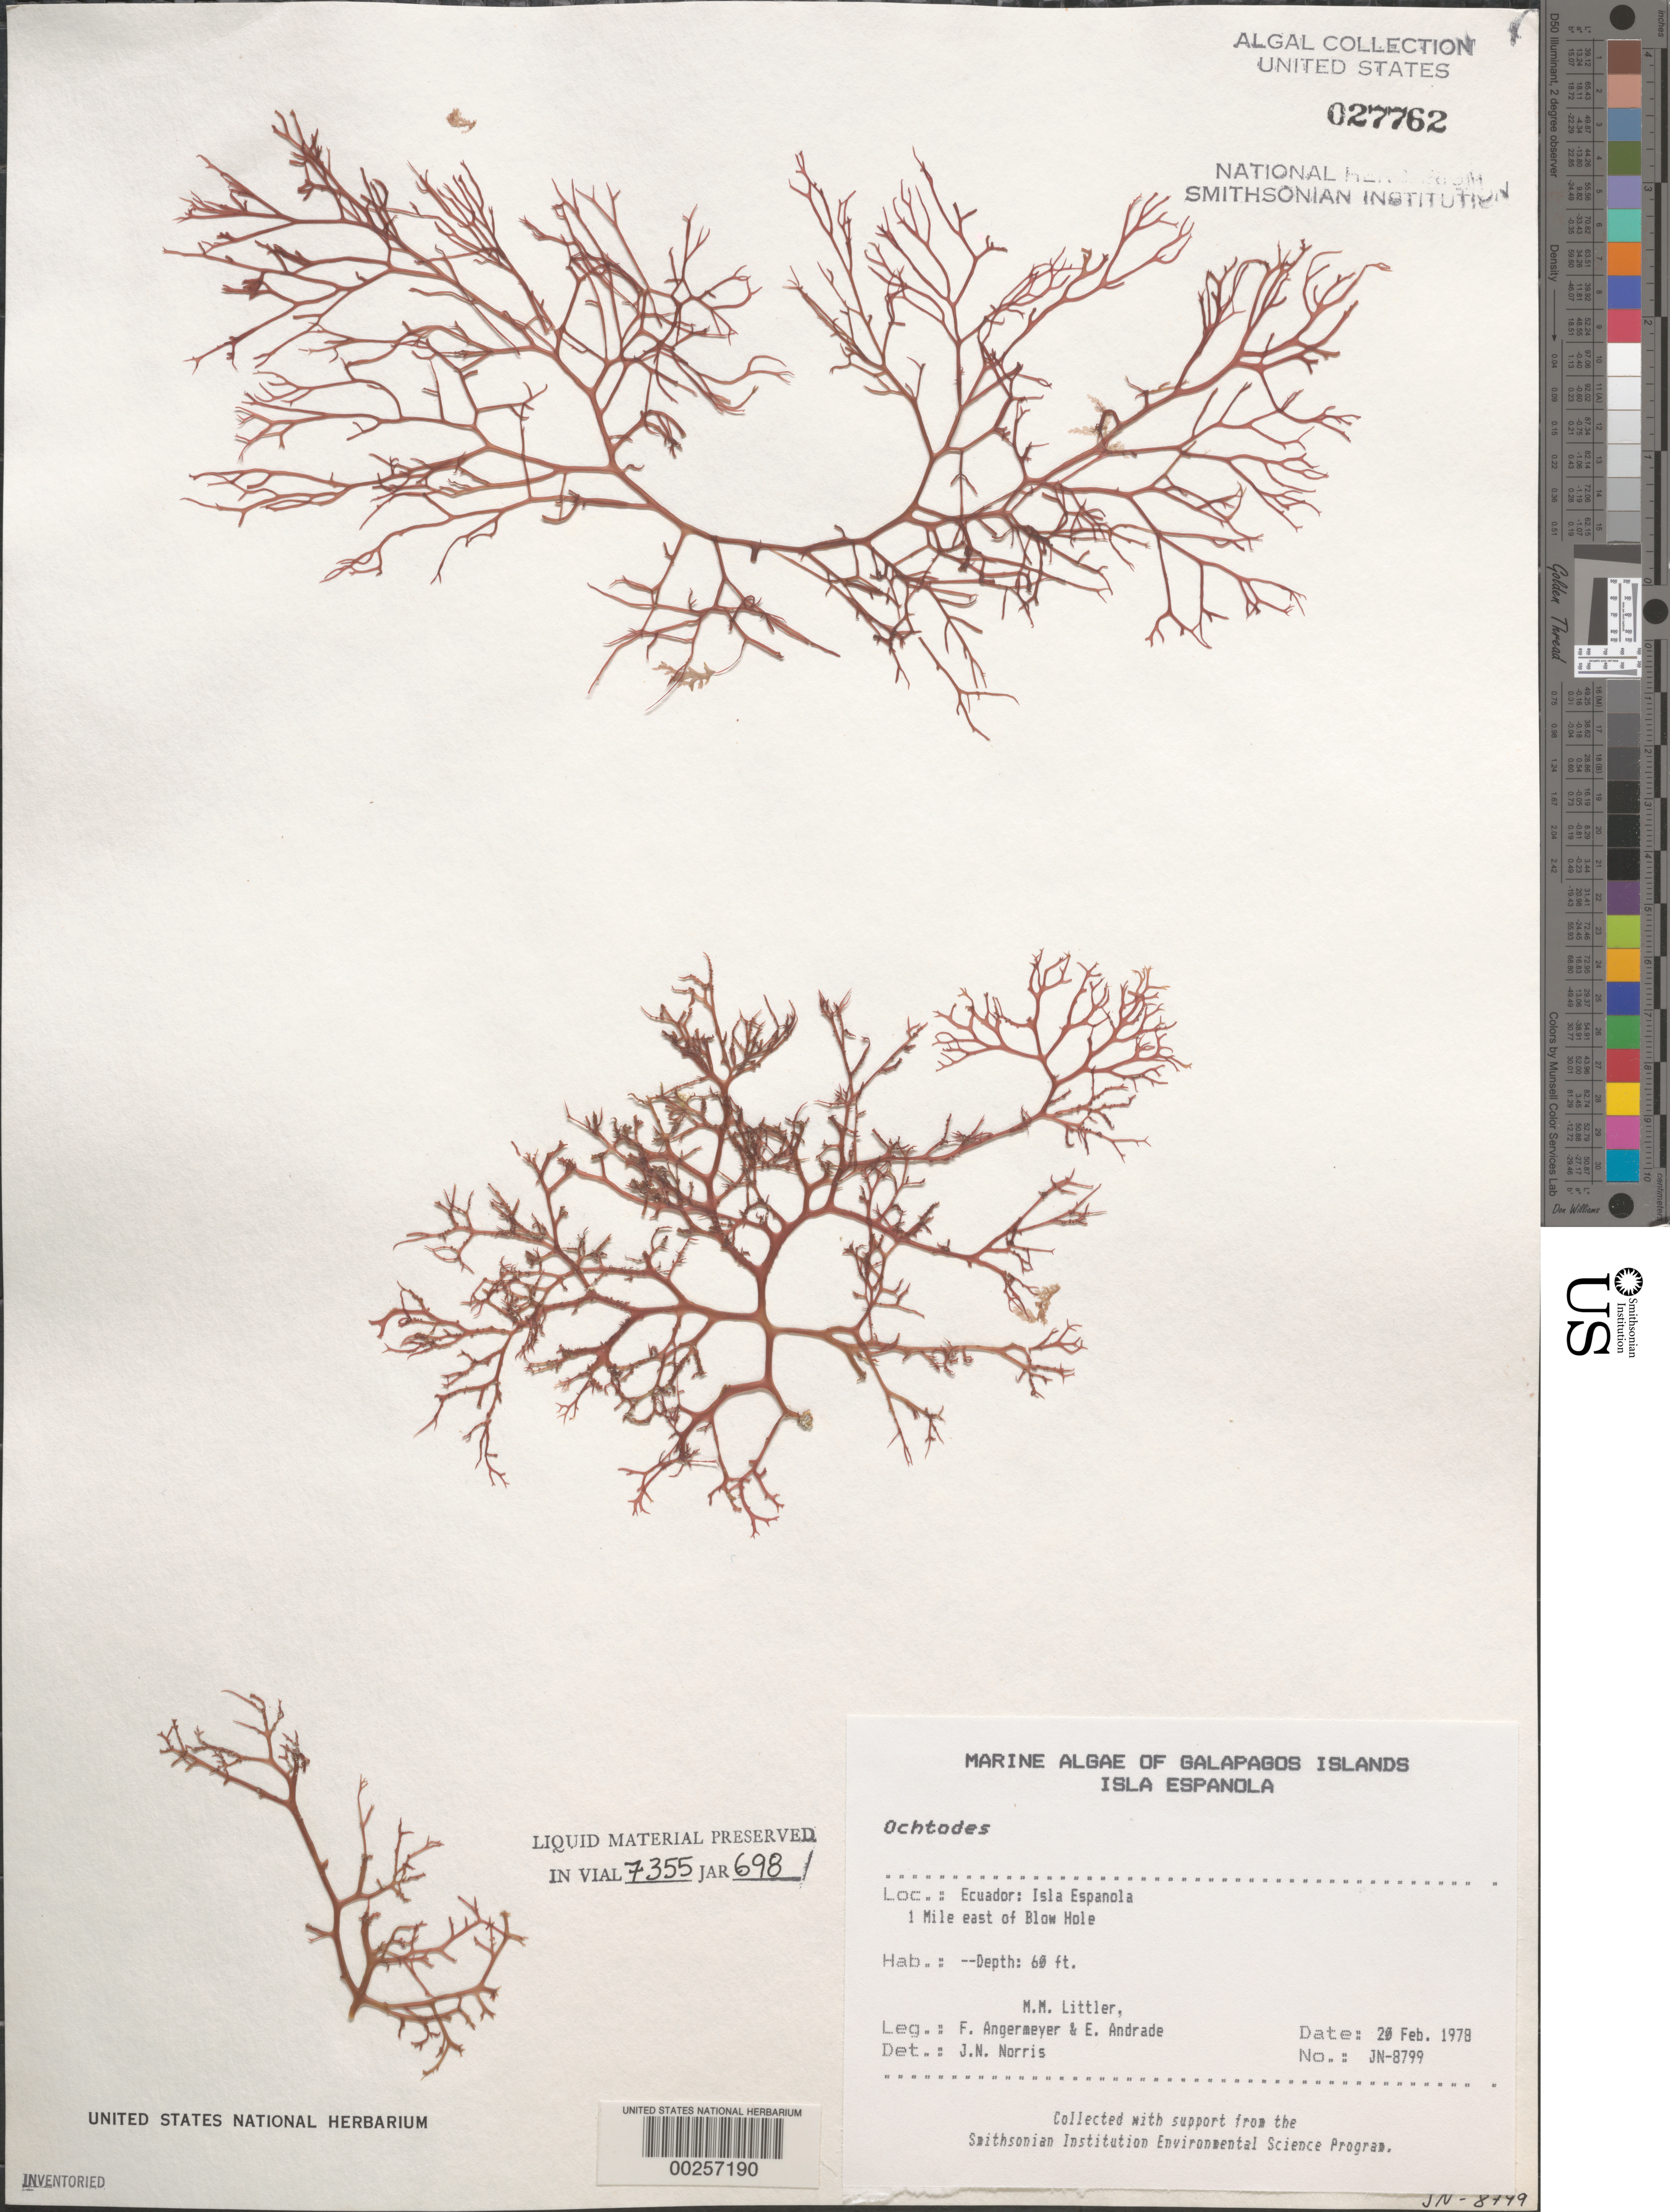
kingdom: Plantae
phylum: Rhodophyta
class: Florideophyceae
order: Gigartinales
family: Rhizophyllidaceae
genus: Ochtodes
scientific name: Ochtodes sp.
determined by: Norris, James N.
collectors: M. M. Littler, F. Angermeyer & E. Andrade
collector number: Jn-8799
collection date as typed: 20 Feb 1978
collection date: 1978-02-20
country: Ecuador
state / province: Colón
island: Española [Hood]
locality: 1 mile E of Blow Hole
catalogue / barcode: US 27762